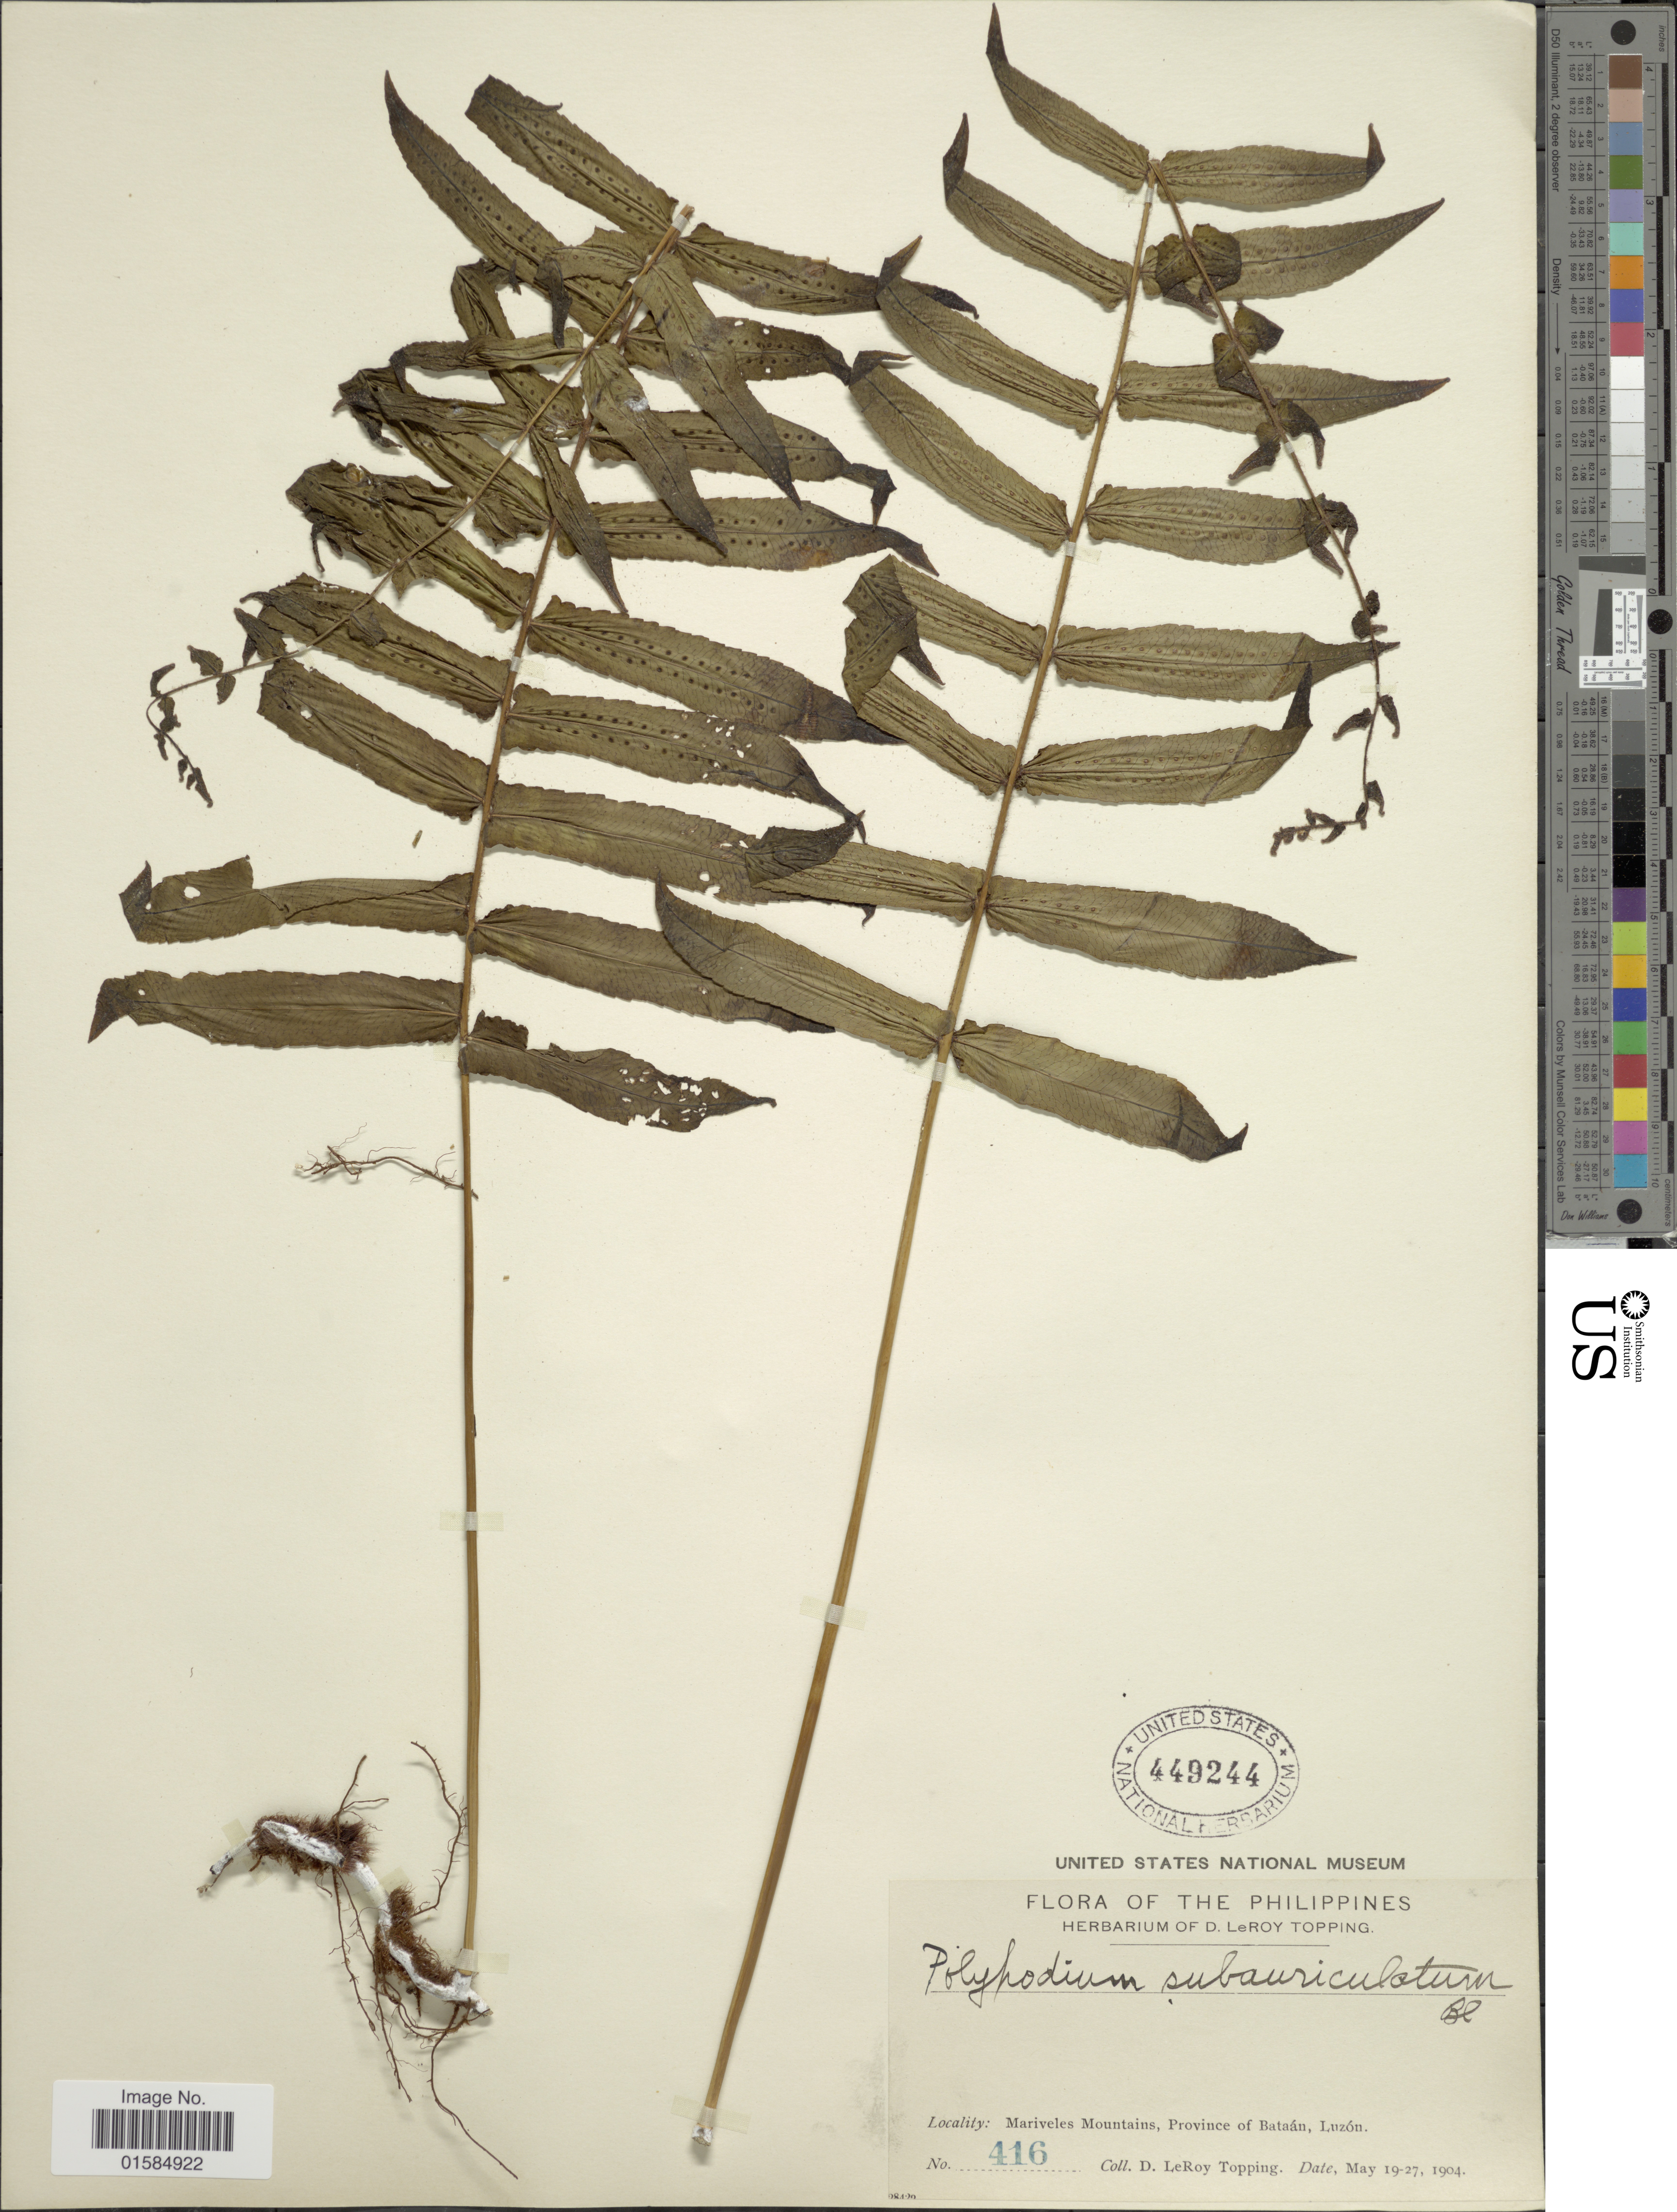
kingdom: Plantae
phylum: Tracheophyta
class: Polypodiopsida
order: Polypodiales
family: Polypodiaceae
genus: Goniophlebium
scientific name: Goniophlebium subauriculatum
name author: (Blume) C. Presl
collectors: D. L. Topping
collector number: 416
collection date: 1904-05-19/1904-05-27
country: Philippines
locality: Mariveles Mountains, Province of Bataan, Luzon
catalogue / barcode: US 449244